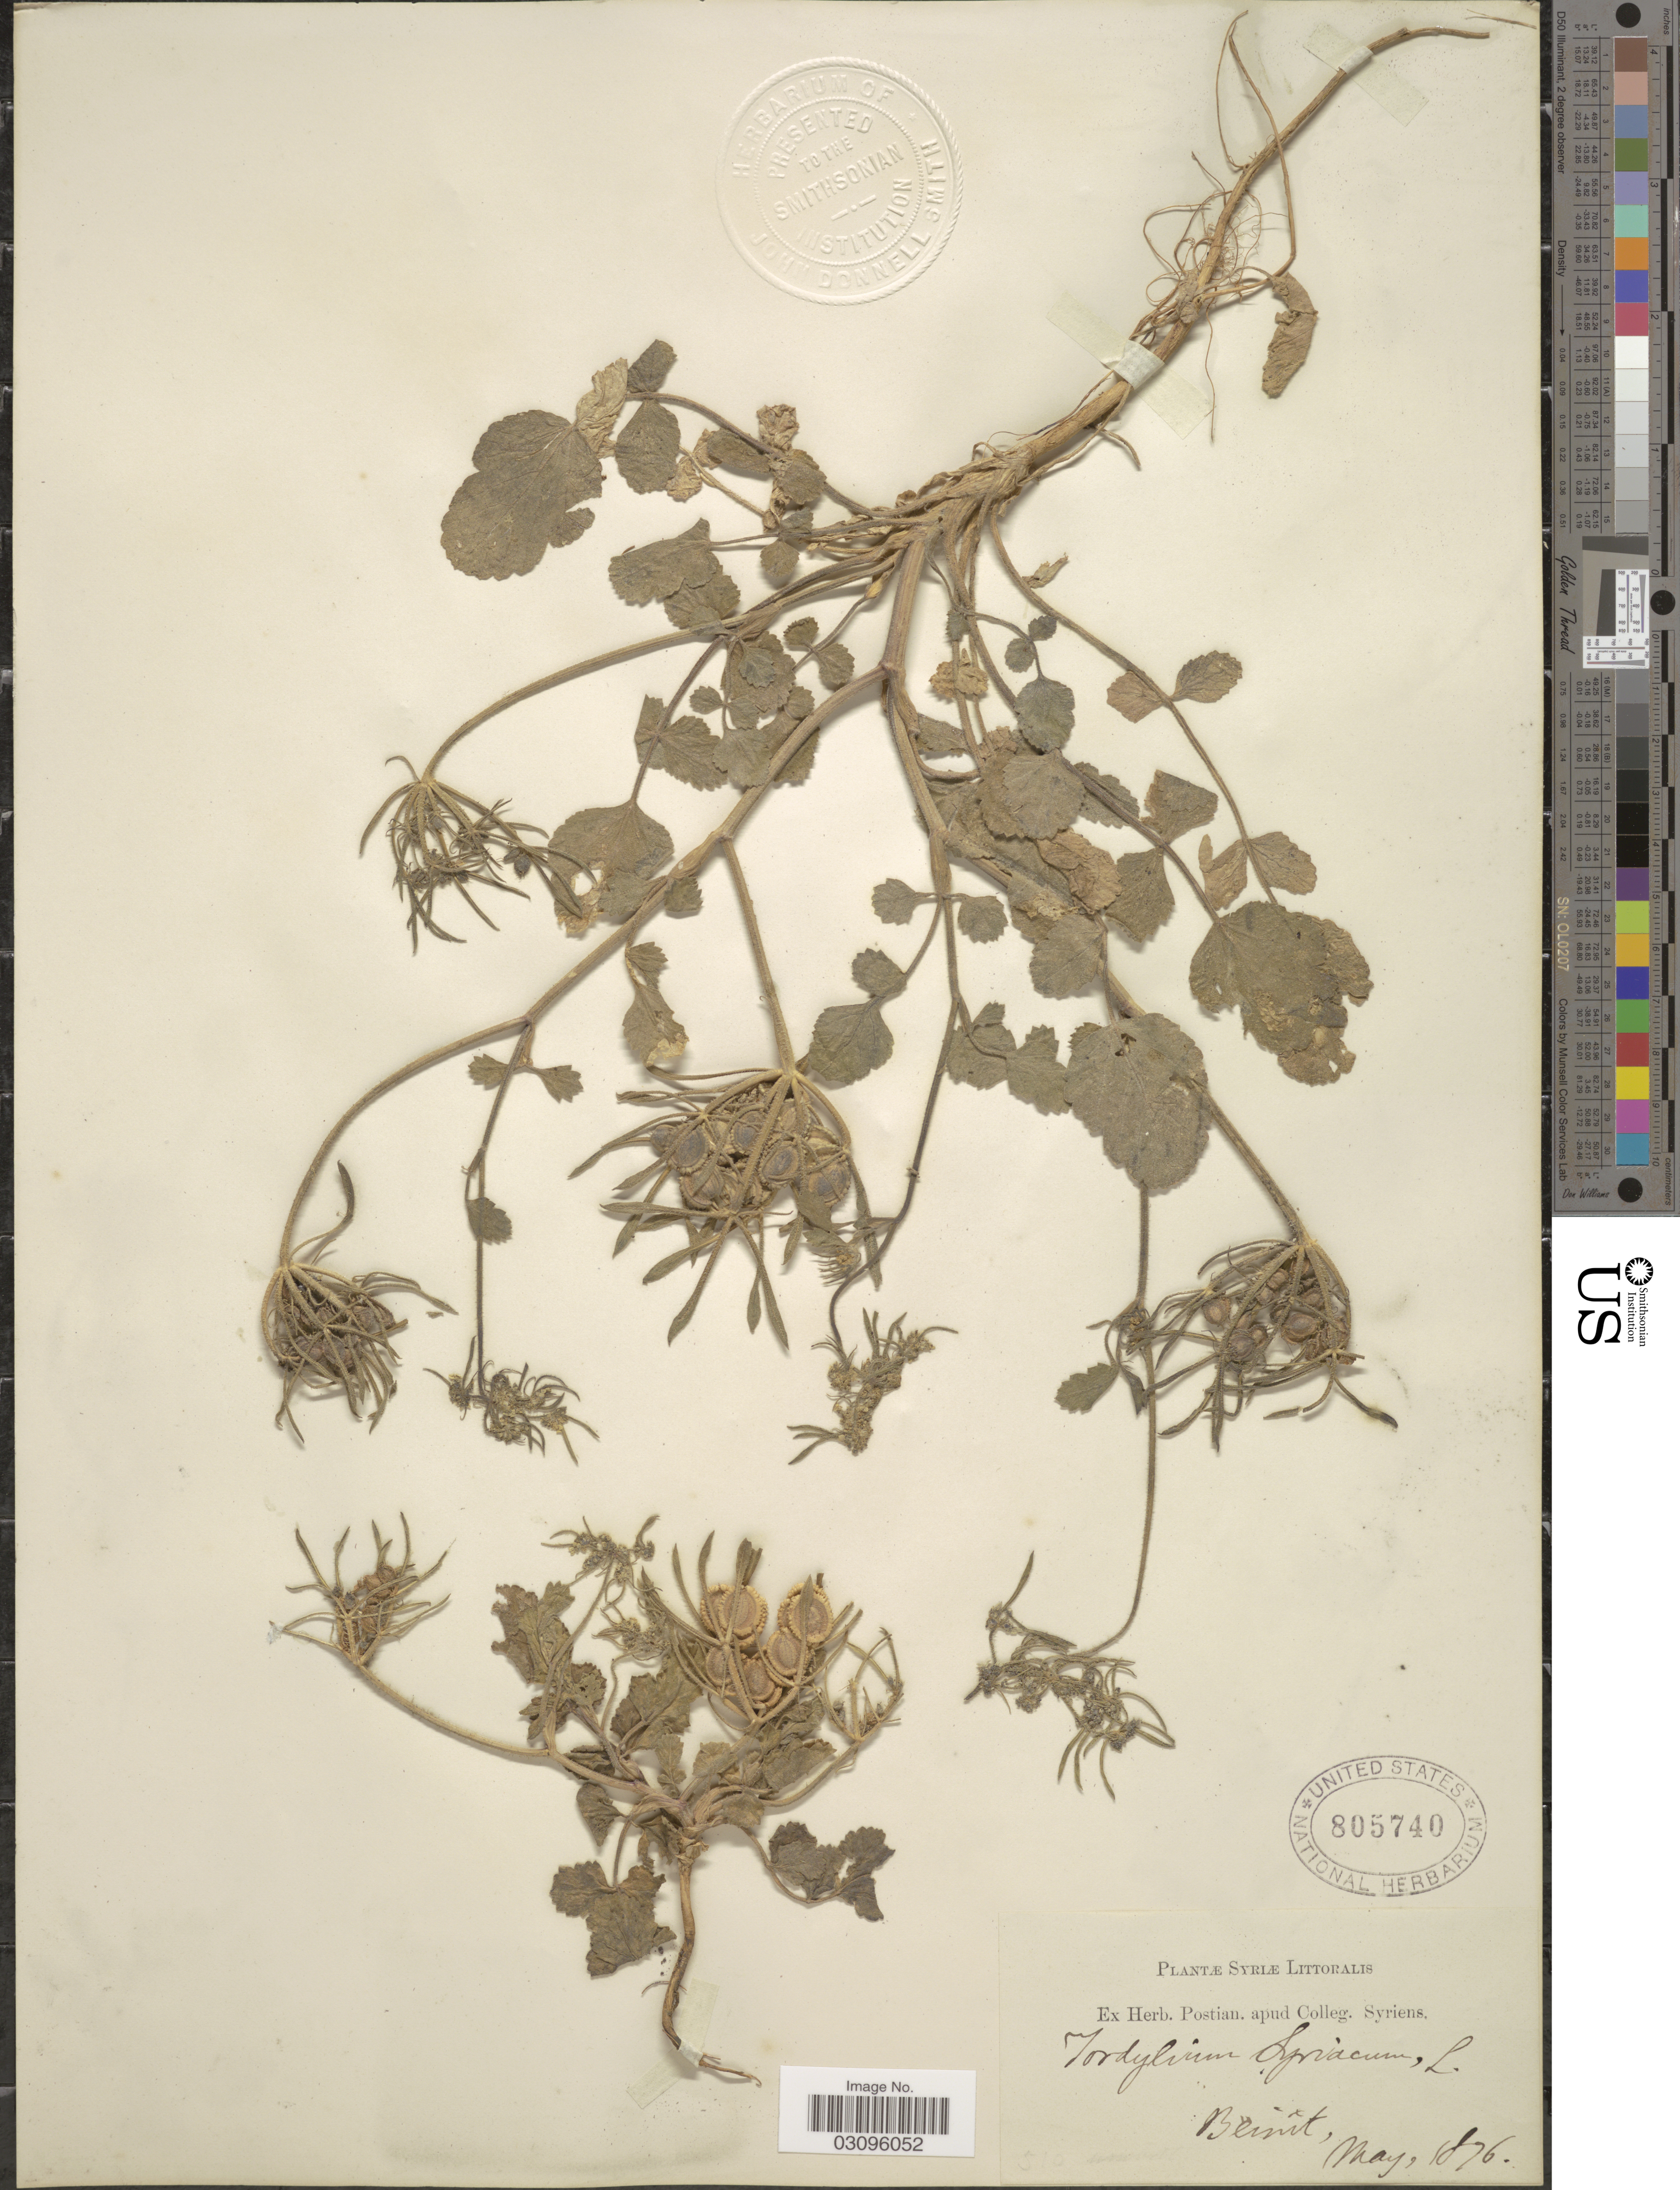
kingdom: Plantae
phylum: Tracheophyta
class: Magnoliopsida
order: Apiales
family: Apiaceae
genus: Tordylium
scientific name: Tordylium syriacum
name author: L.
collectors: ex herb. Postian. apud Colleg. Syriens. Protest. USE "Fannie P. A. Shepard" (10308853) AS PRIMARY COLLECTOR INSTEAD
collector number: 510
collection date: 1876-05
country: Lebanon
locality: Syriæ Littoralis. Bëirut.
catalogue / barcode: US 805740